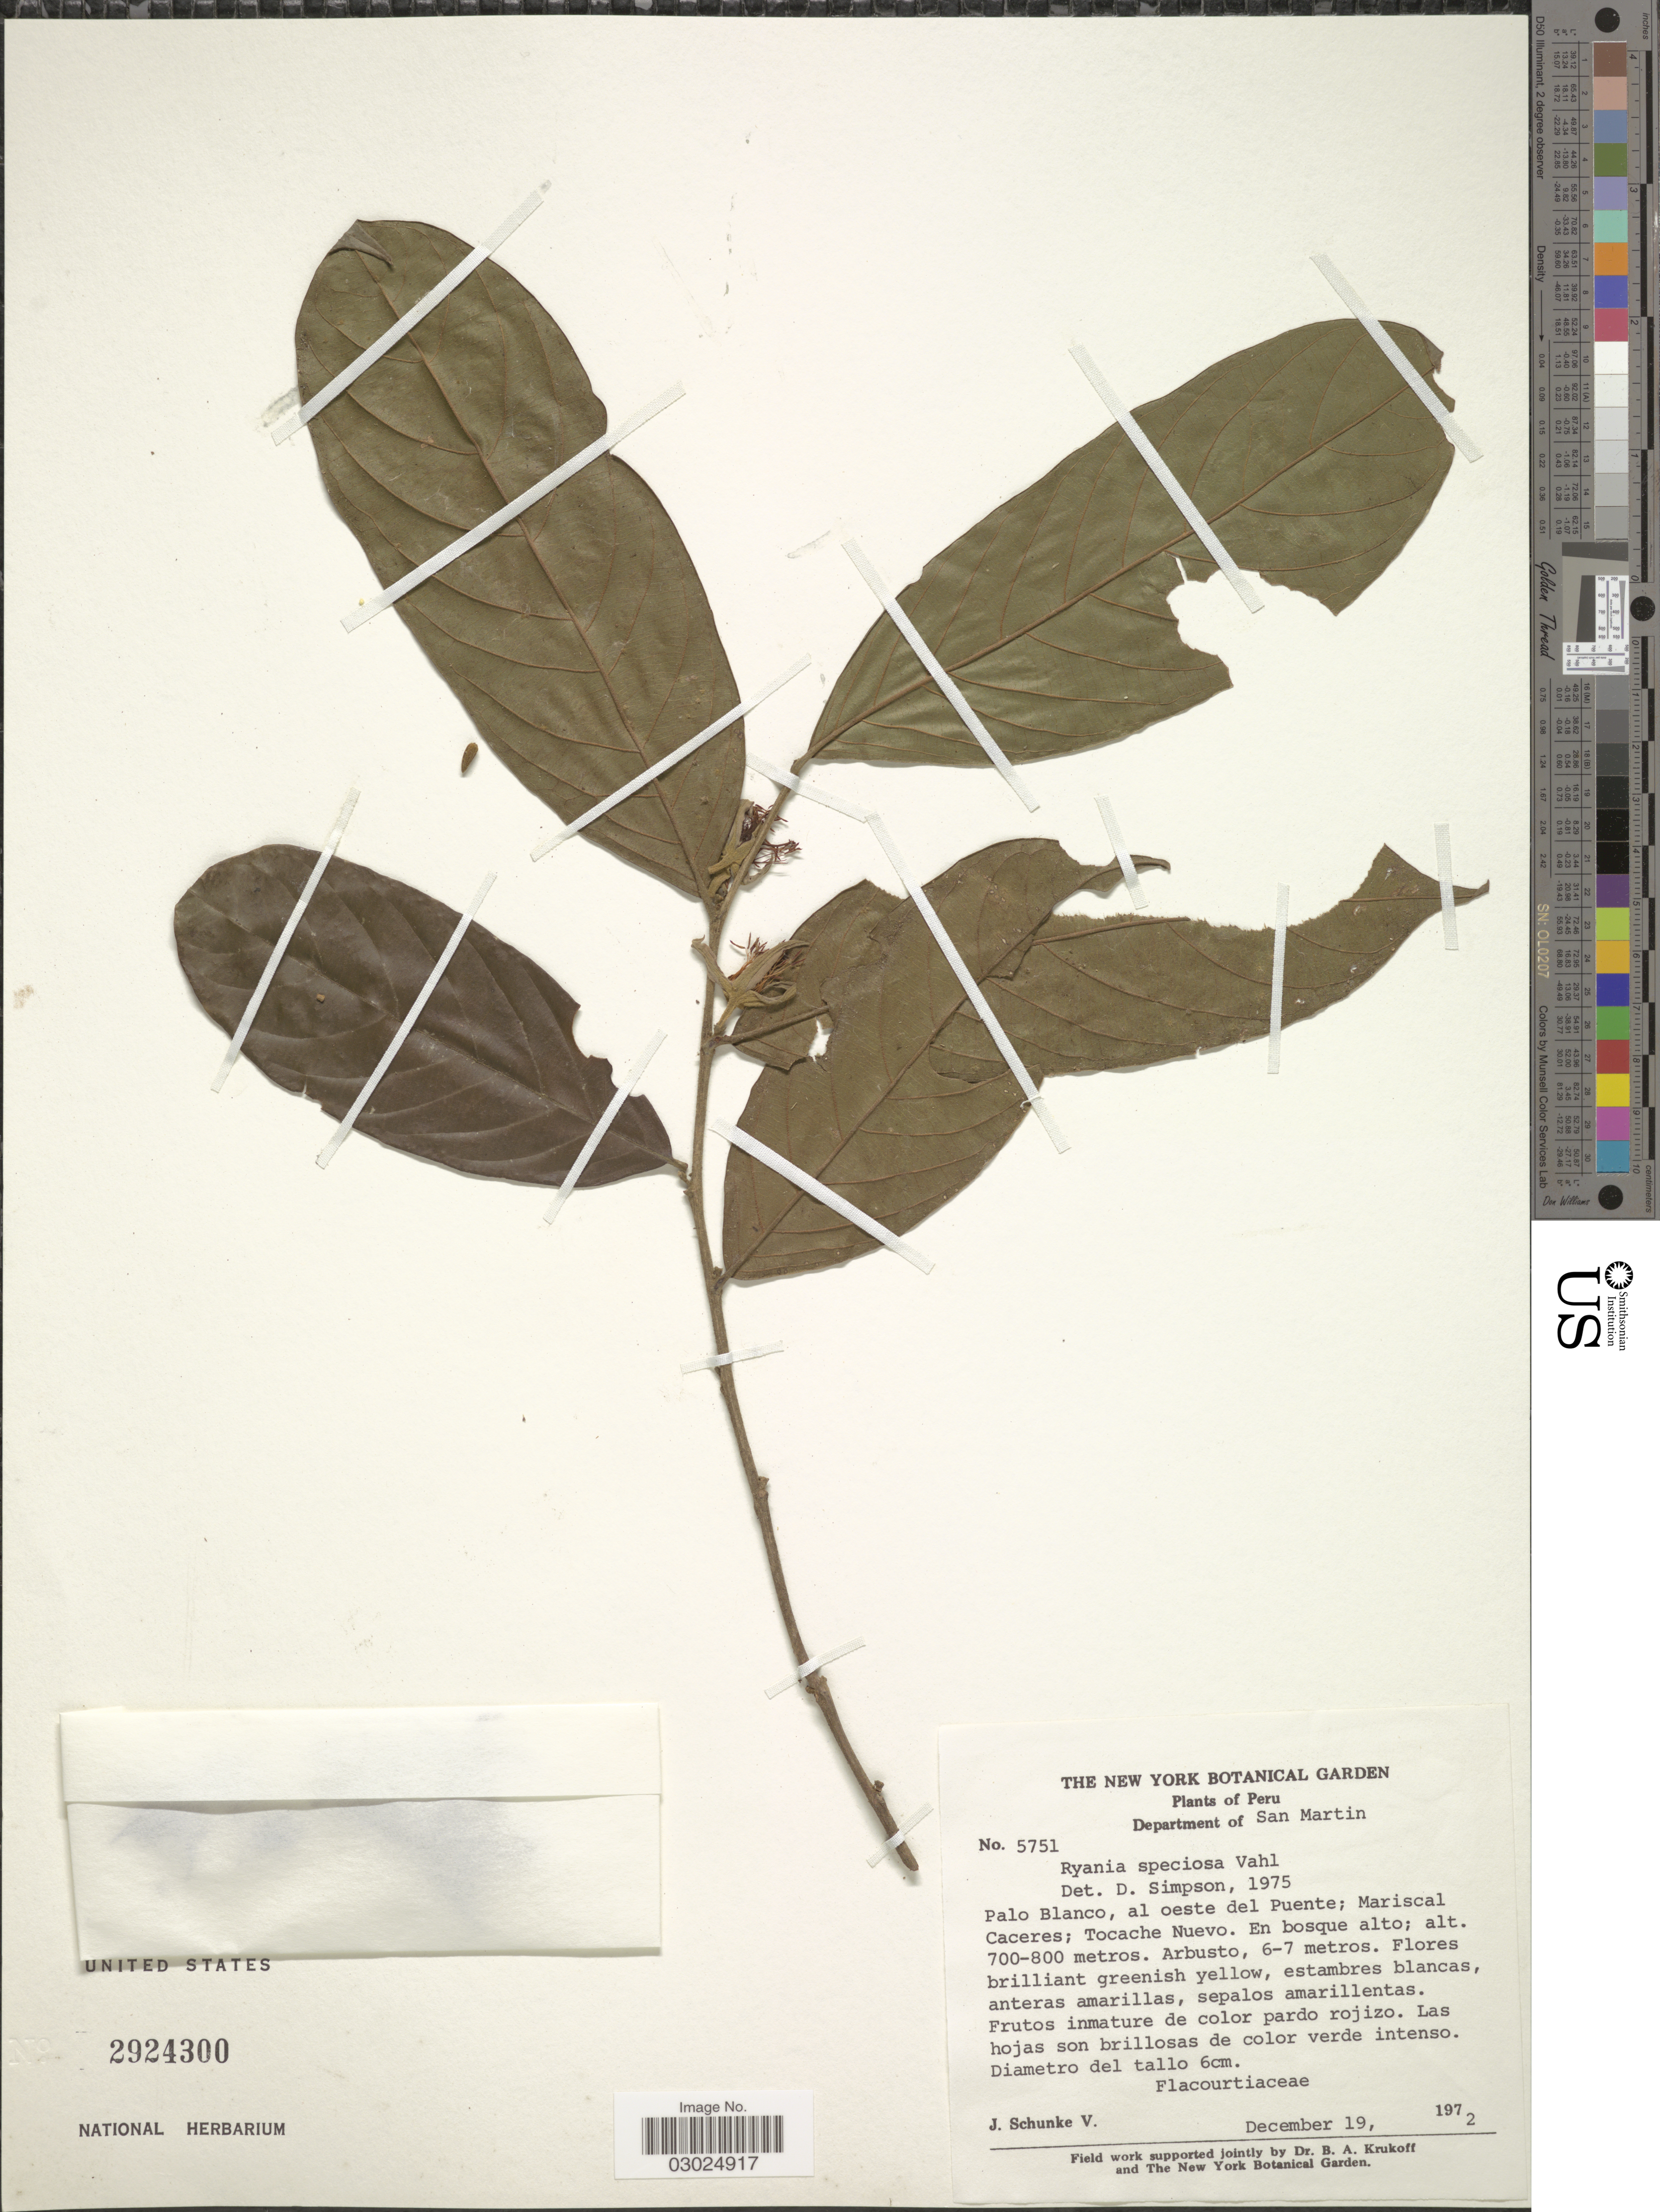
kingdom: Plantae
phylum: Tracheophyta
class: Magnoliopsida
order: Malpighiales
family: Salicaceae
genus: Ryania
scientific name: Ryania speciosa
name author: Vahl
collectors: J. Schunke Vigo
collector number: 5751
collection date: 1972-12-19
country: Peru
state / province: San Martín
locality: Department of San Martin. Palo Blanco, al oeste del Puente; Mariscal Caceres; Tocache Nuevo.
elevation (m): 700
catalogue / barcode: US 2924300